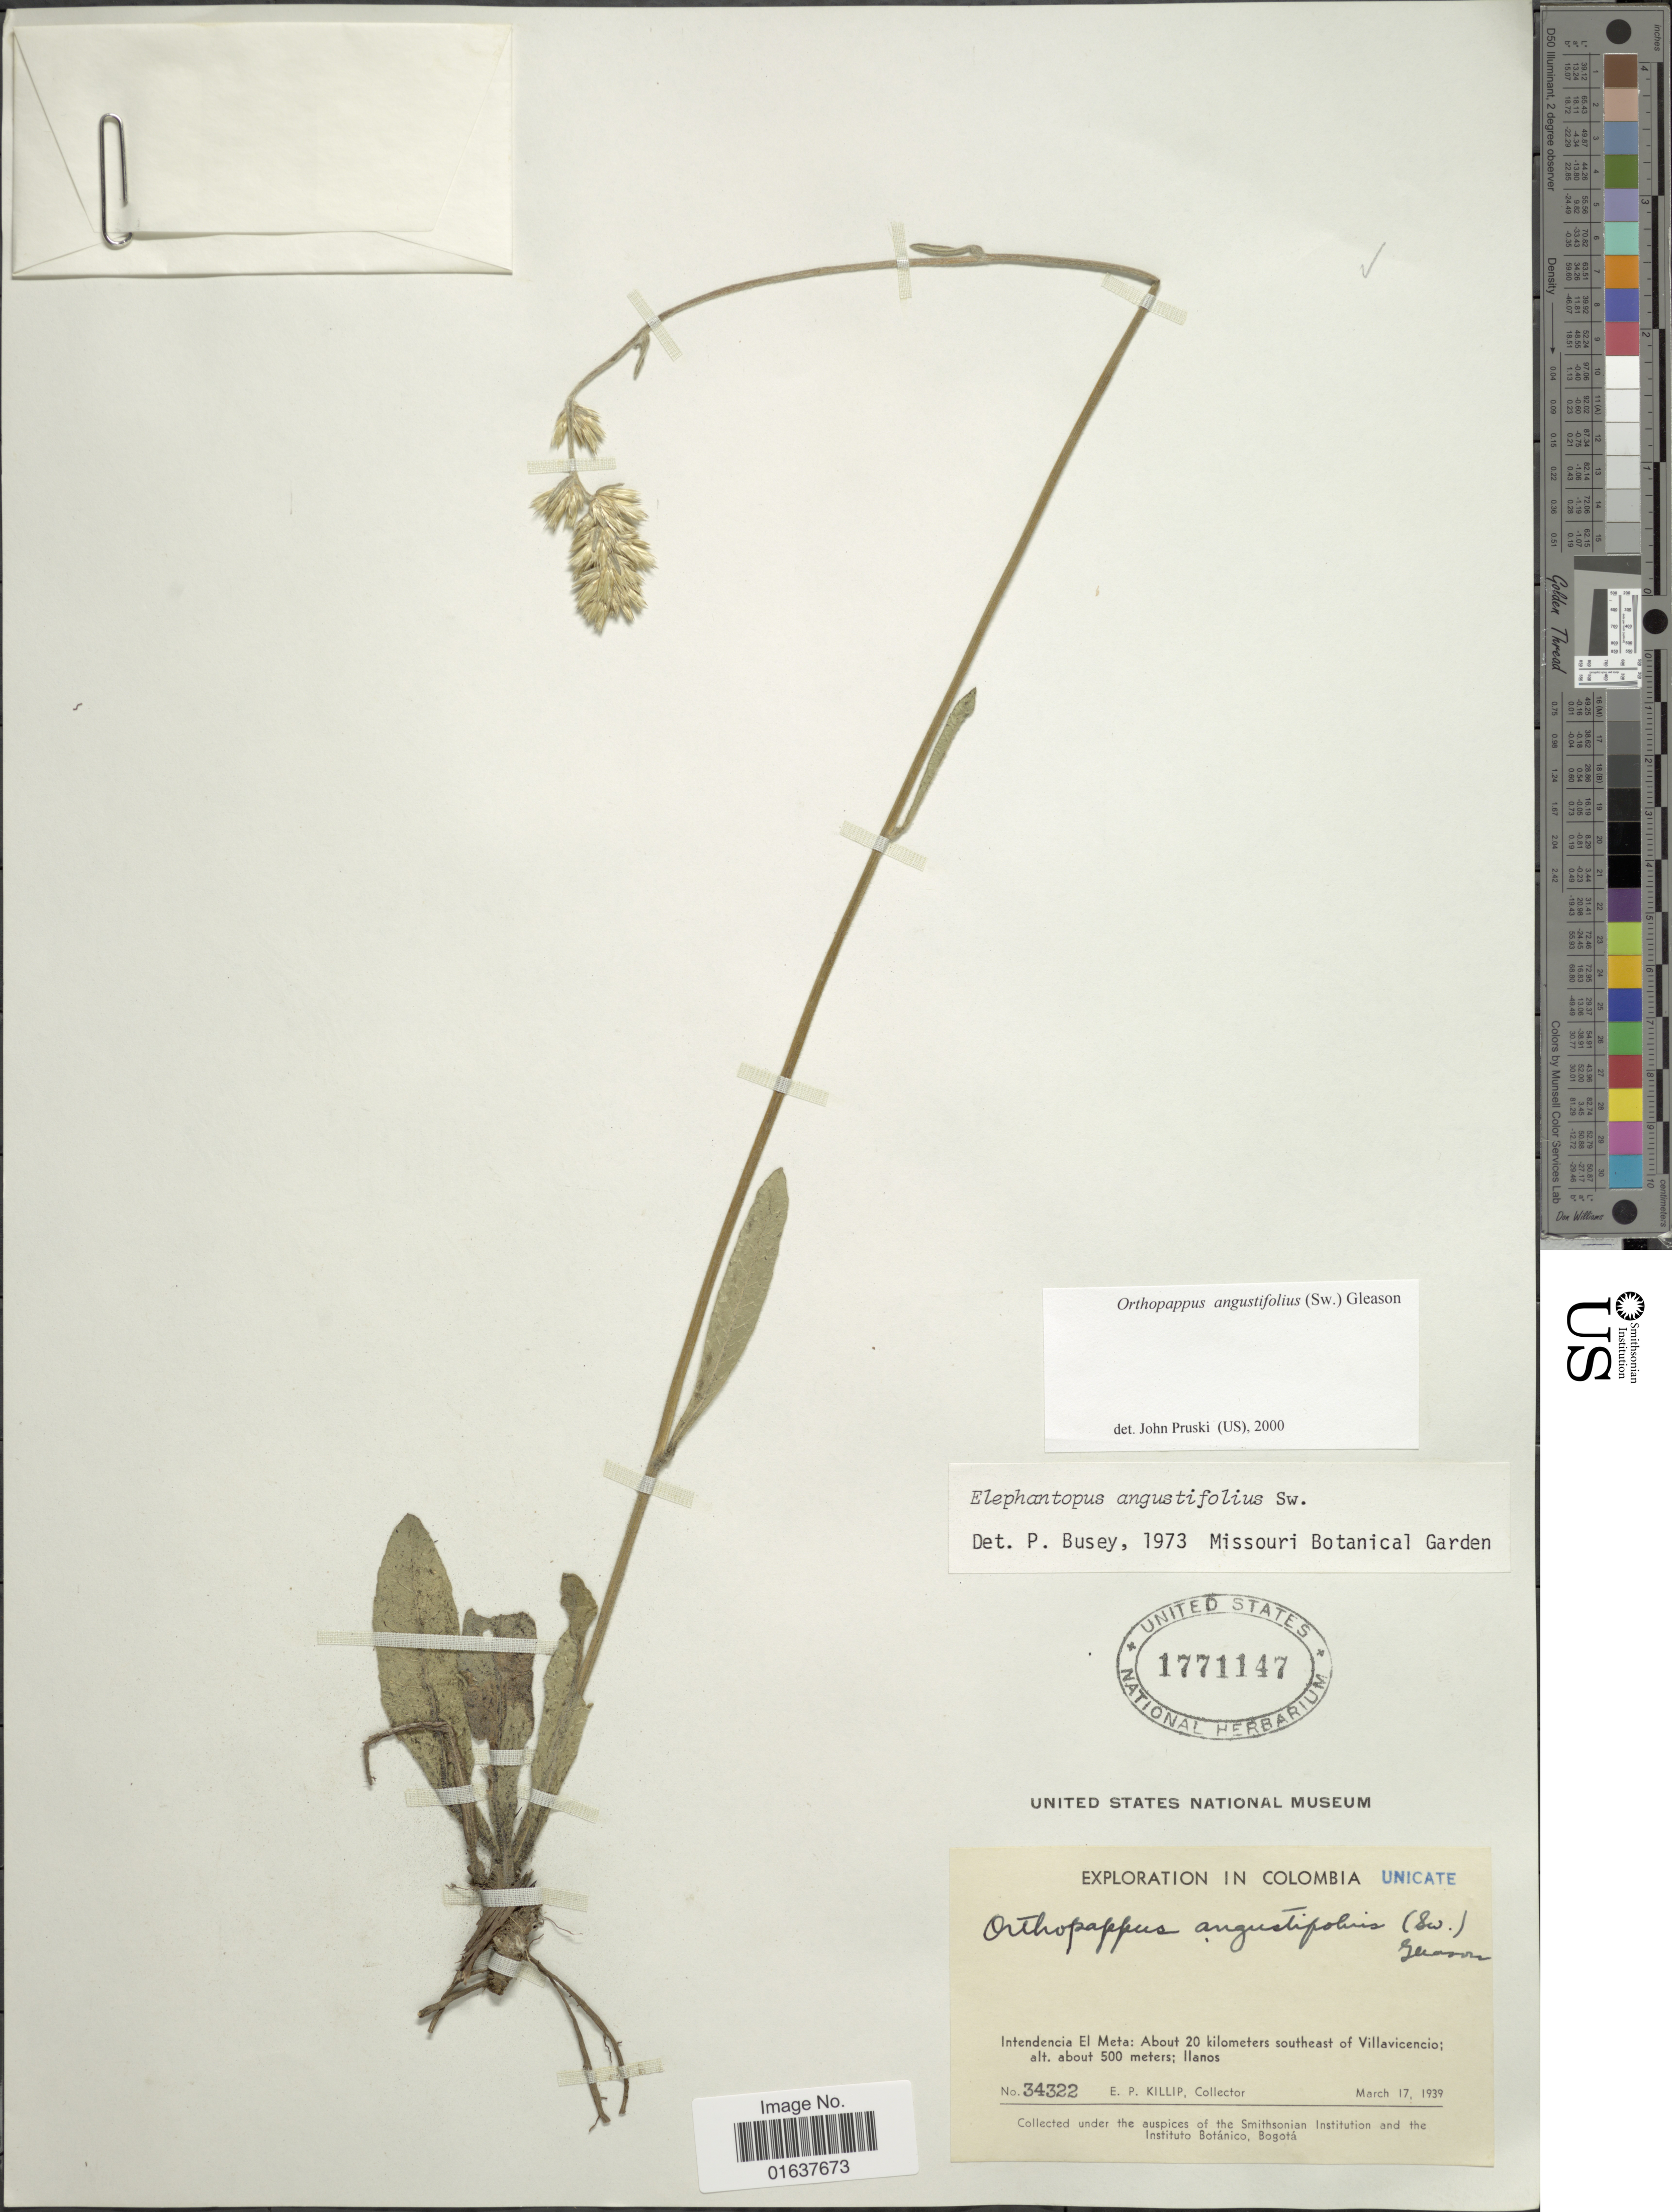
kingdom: Plantae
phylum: Tracheophyta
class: Magnoliopsida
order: Asterales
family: Asteraceae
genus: Orthopappus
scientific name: Orthopappus angustifolius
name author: (Sw.) Gleason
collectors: E. P. Killip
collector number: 34322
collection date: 1939-03-17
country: Colombia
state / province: Meta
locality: Intendencia El Meta: About 20 kilometers southeast of Villavicencio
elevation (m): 500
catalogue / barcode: US 1771147